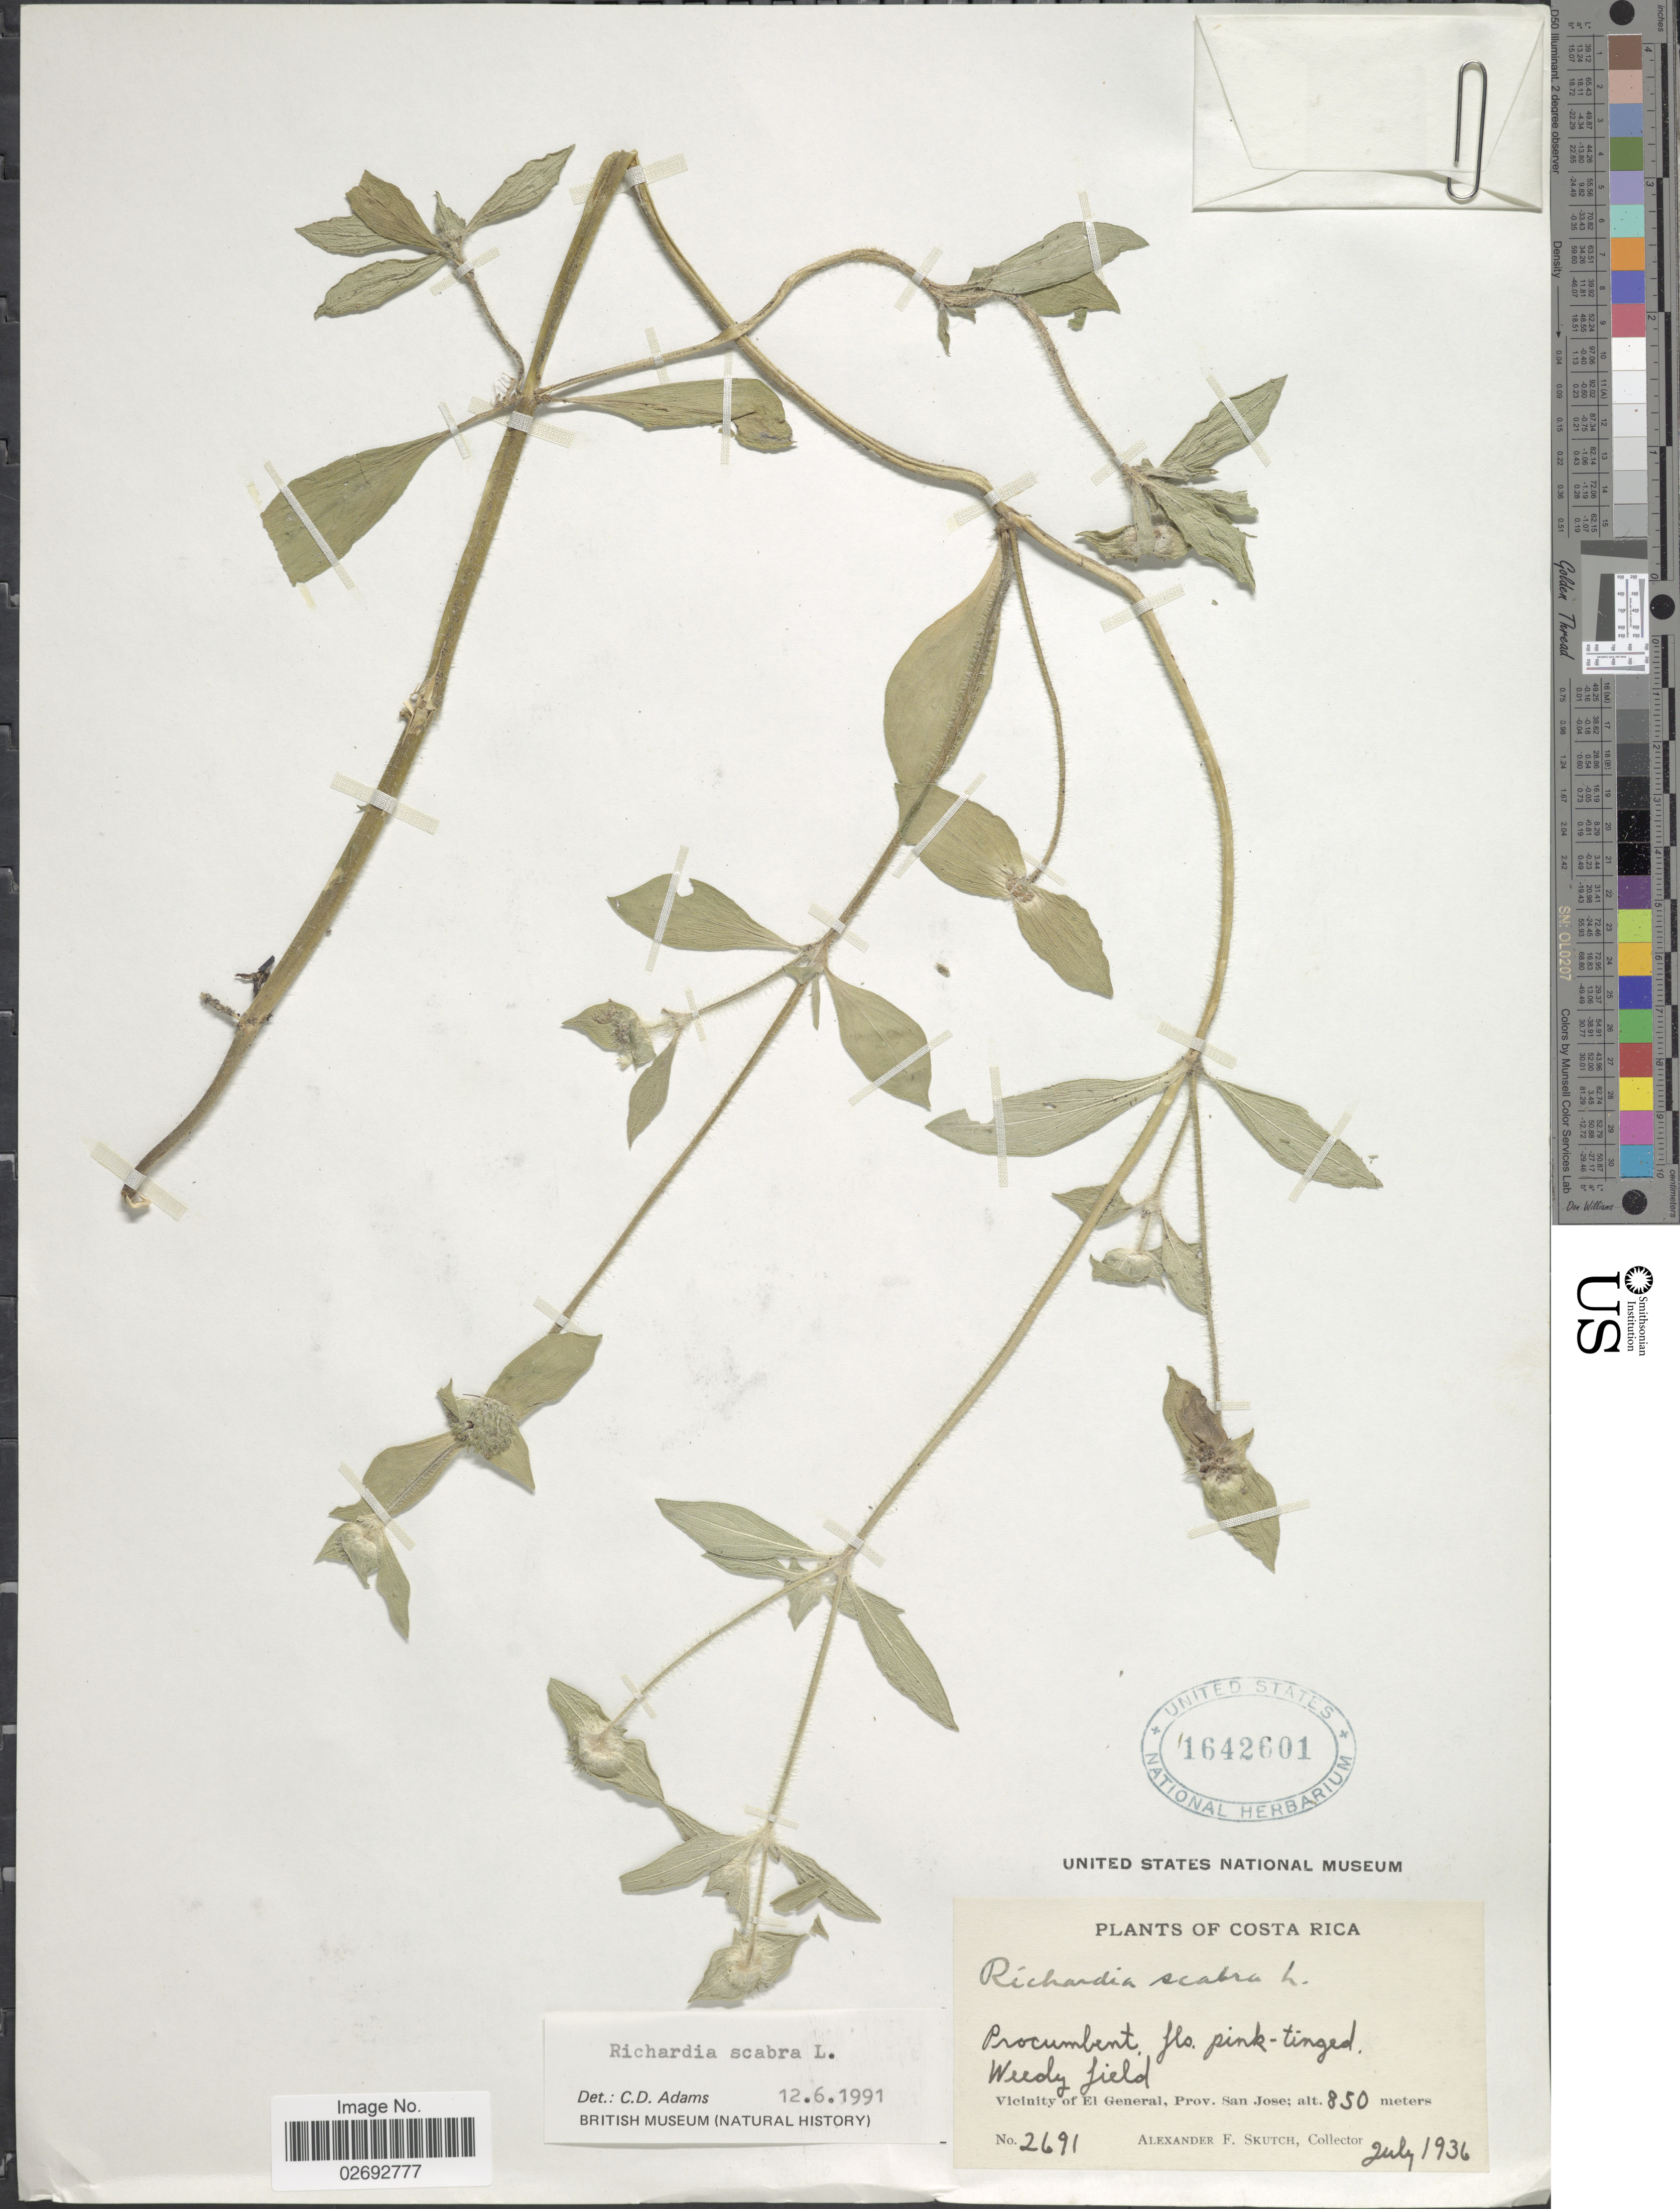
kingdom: Plantae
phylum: Tracheophyta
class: Magnoliopsida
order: Gentianales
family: Rubiaceae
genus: Richardia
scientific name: Richardia scabra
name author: L.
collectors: A. F. Skutch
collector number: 2691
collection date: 1936-07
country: Costa Rica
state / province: San José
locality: Vicinity of El General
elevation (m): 850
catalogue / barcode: US 1642601